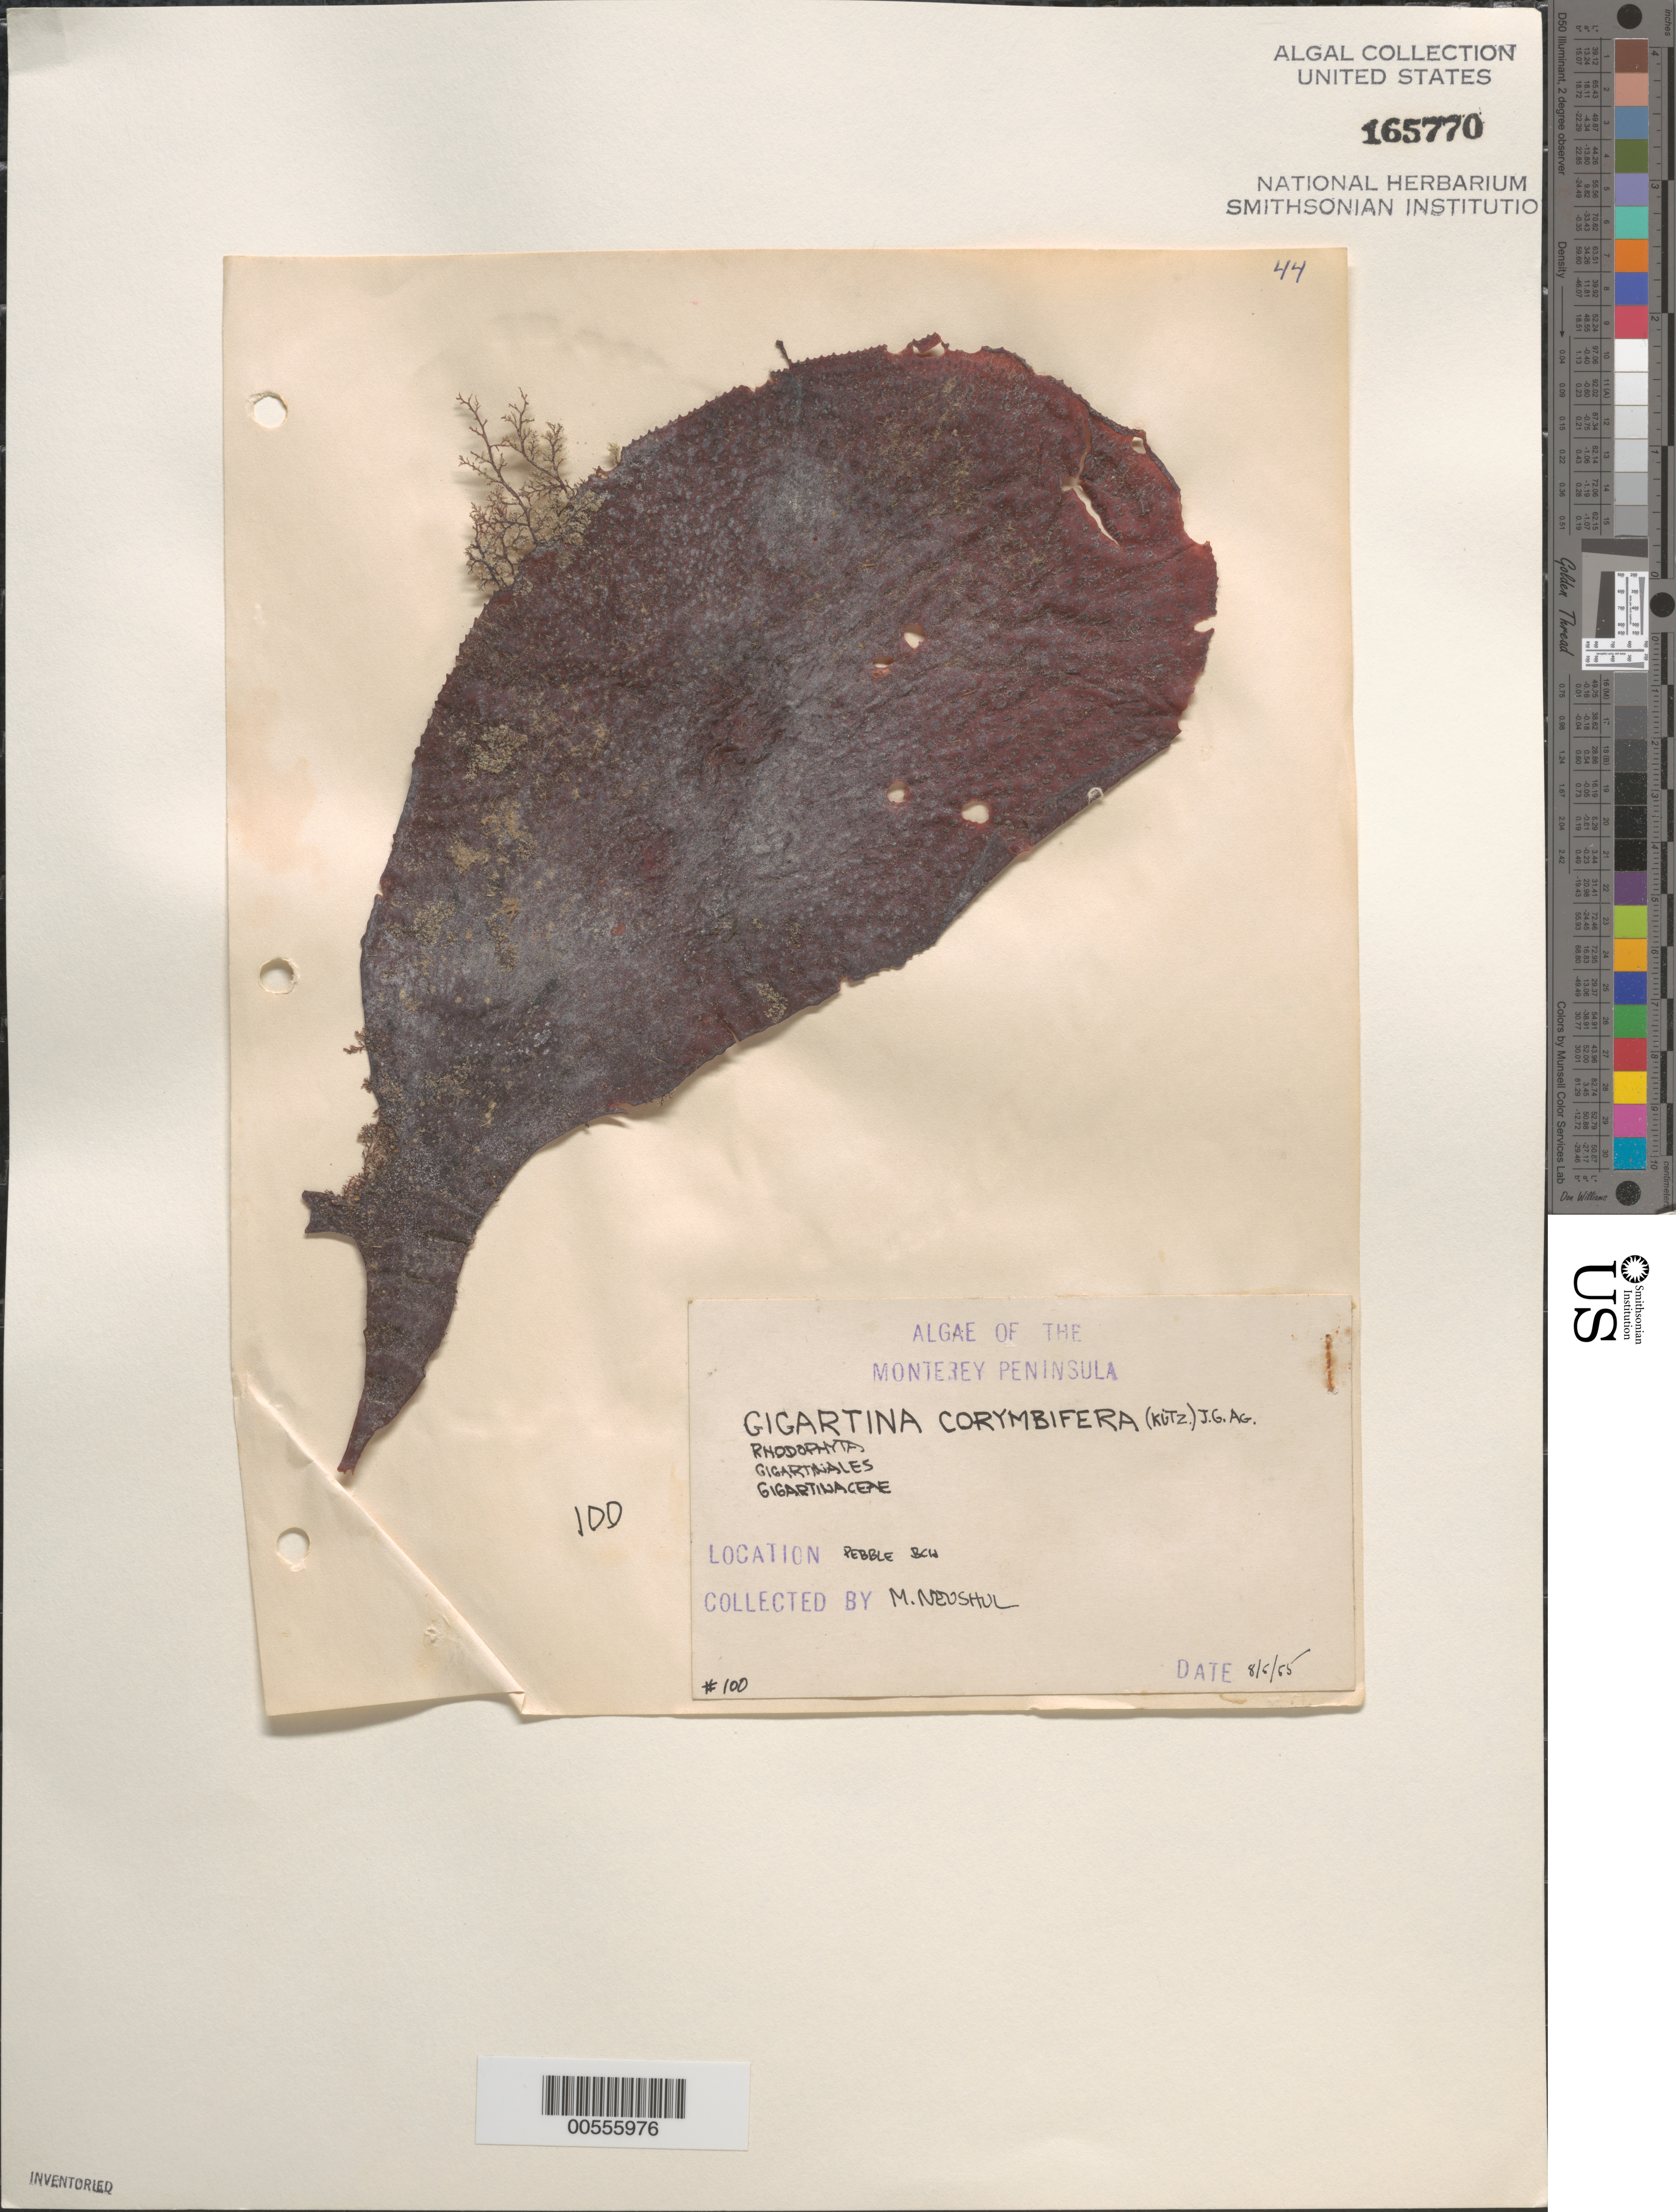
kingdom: Plantae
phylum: Rhodophyta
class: Florideophyceae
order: Gigartinales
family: Gigartinaceae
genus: Chondracanthus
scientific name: Chondracanthus corymbiferus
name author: (Kütz.) Guiry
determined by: Algae name updating Project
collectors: M. Neushul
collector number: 100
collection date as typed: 05 Aug 1955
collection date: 1955-08-05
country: United States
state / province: California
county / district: Monterey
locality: Pebble Beach, Monterey Peninsula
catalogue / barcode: US 165770